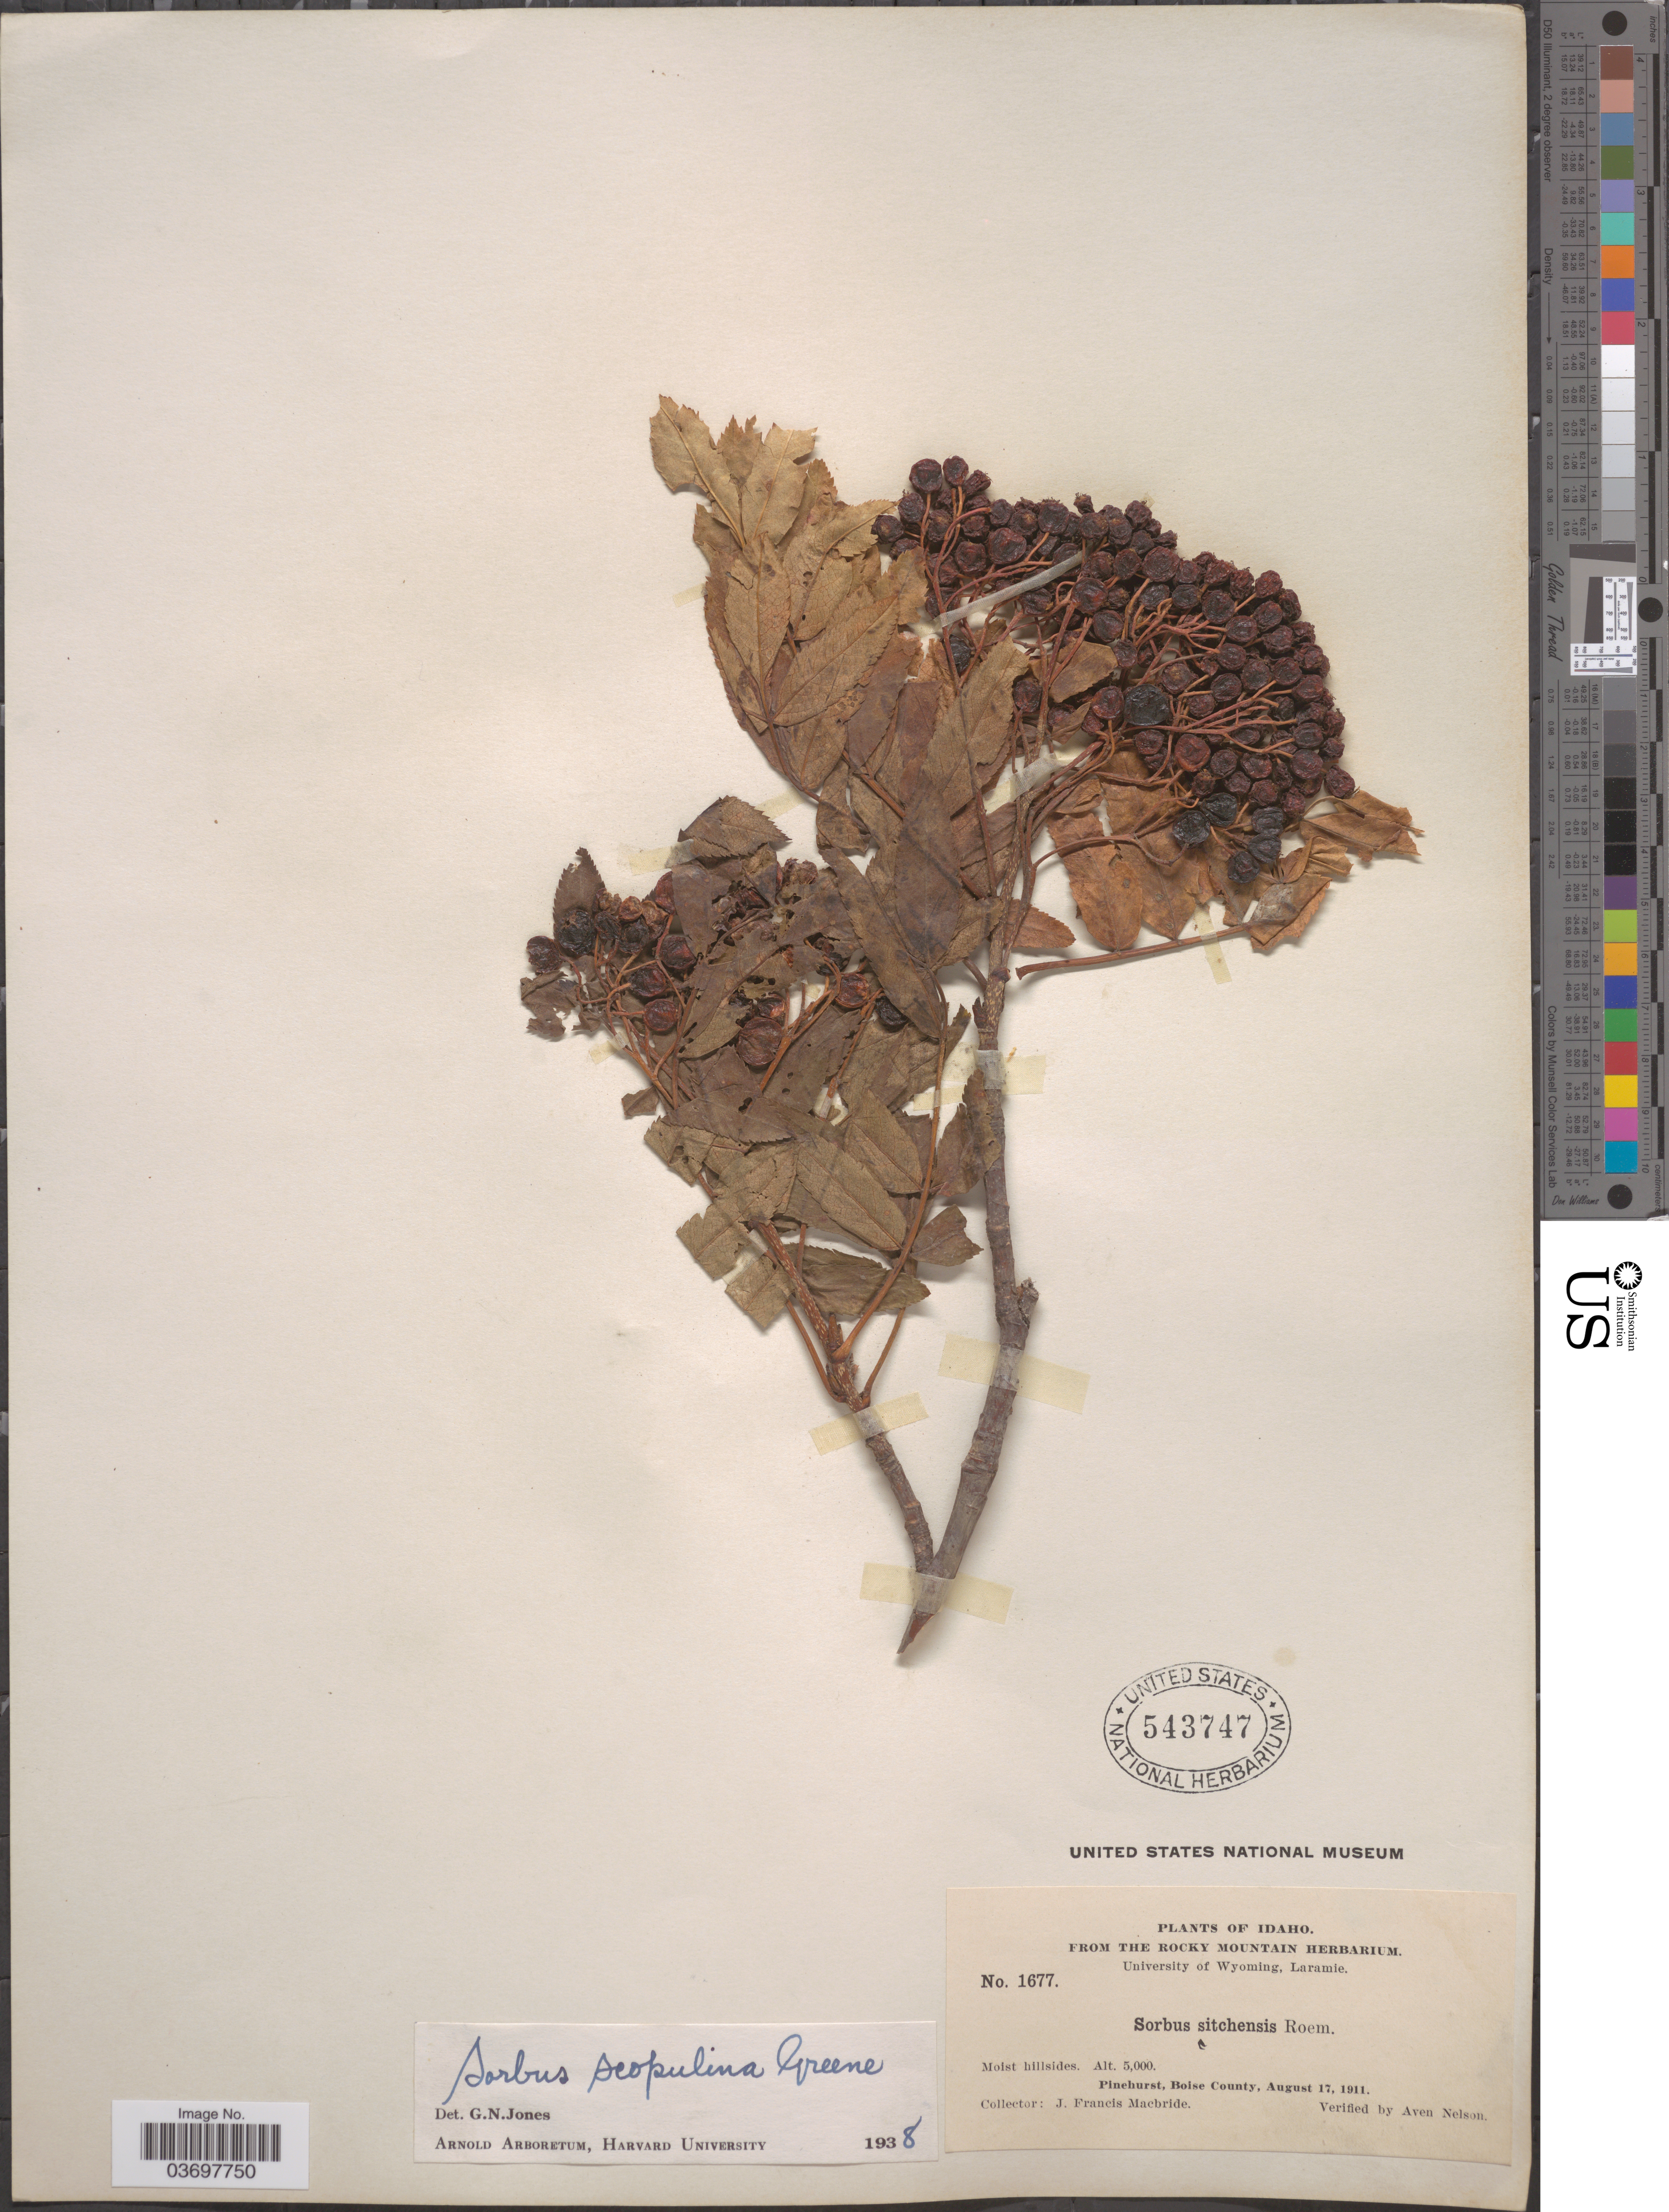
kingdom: Plantae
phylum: Tracheophyta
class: Magnoliopsida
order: Rosales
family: Rosaceae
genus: Sorbus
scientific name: Sorbus scopulina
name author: Greene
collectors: J. F. Macbride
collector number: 1677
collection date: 1911-08-17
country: United States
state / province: Idaho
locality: Pinehurst, Boise County.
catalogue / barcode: US 543747